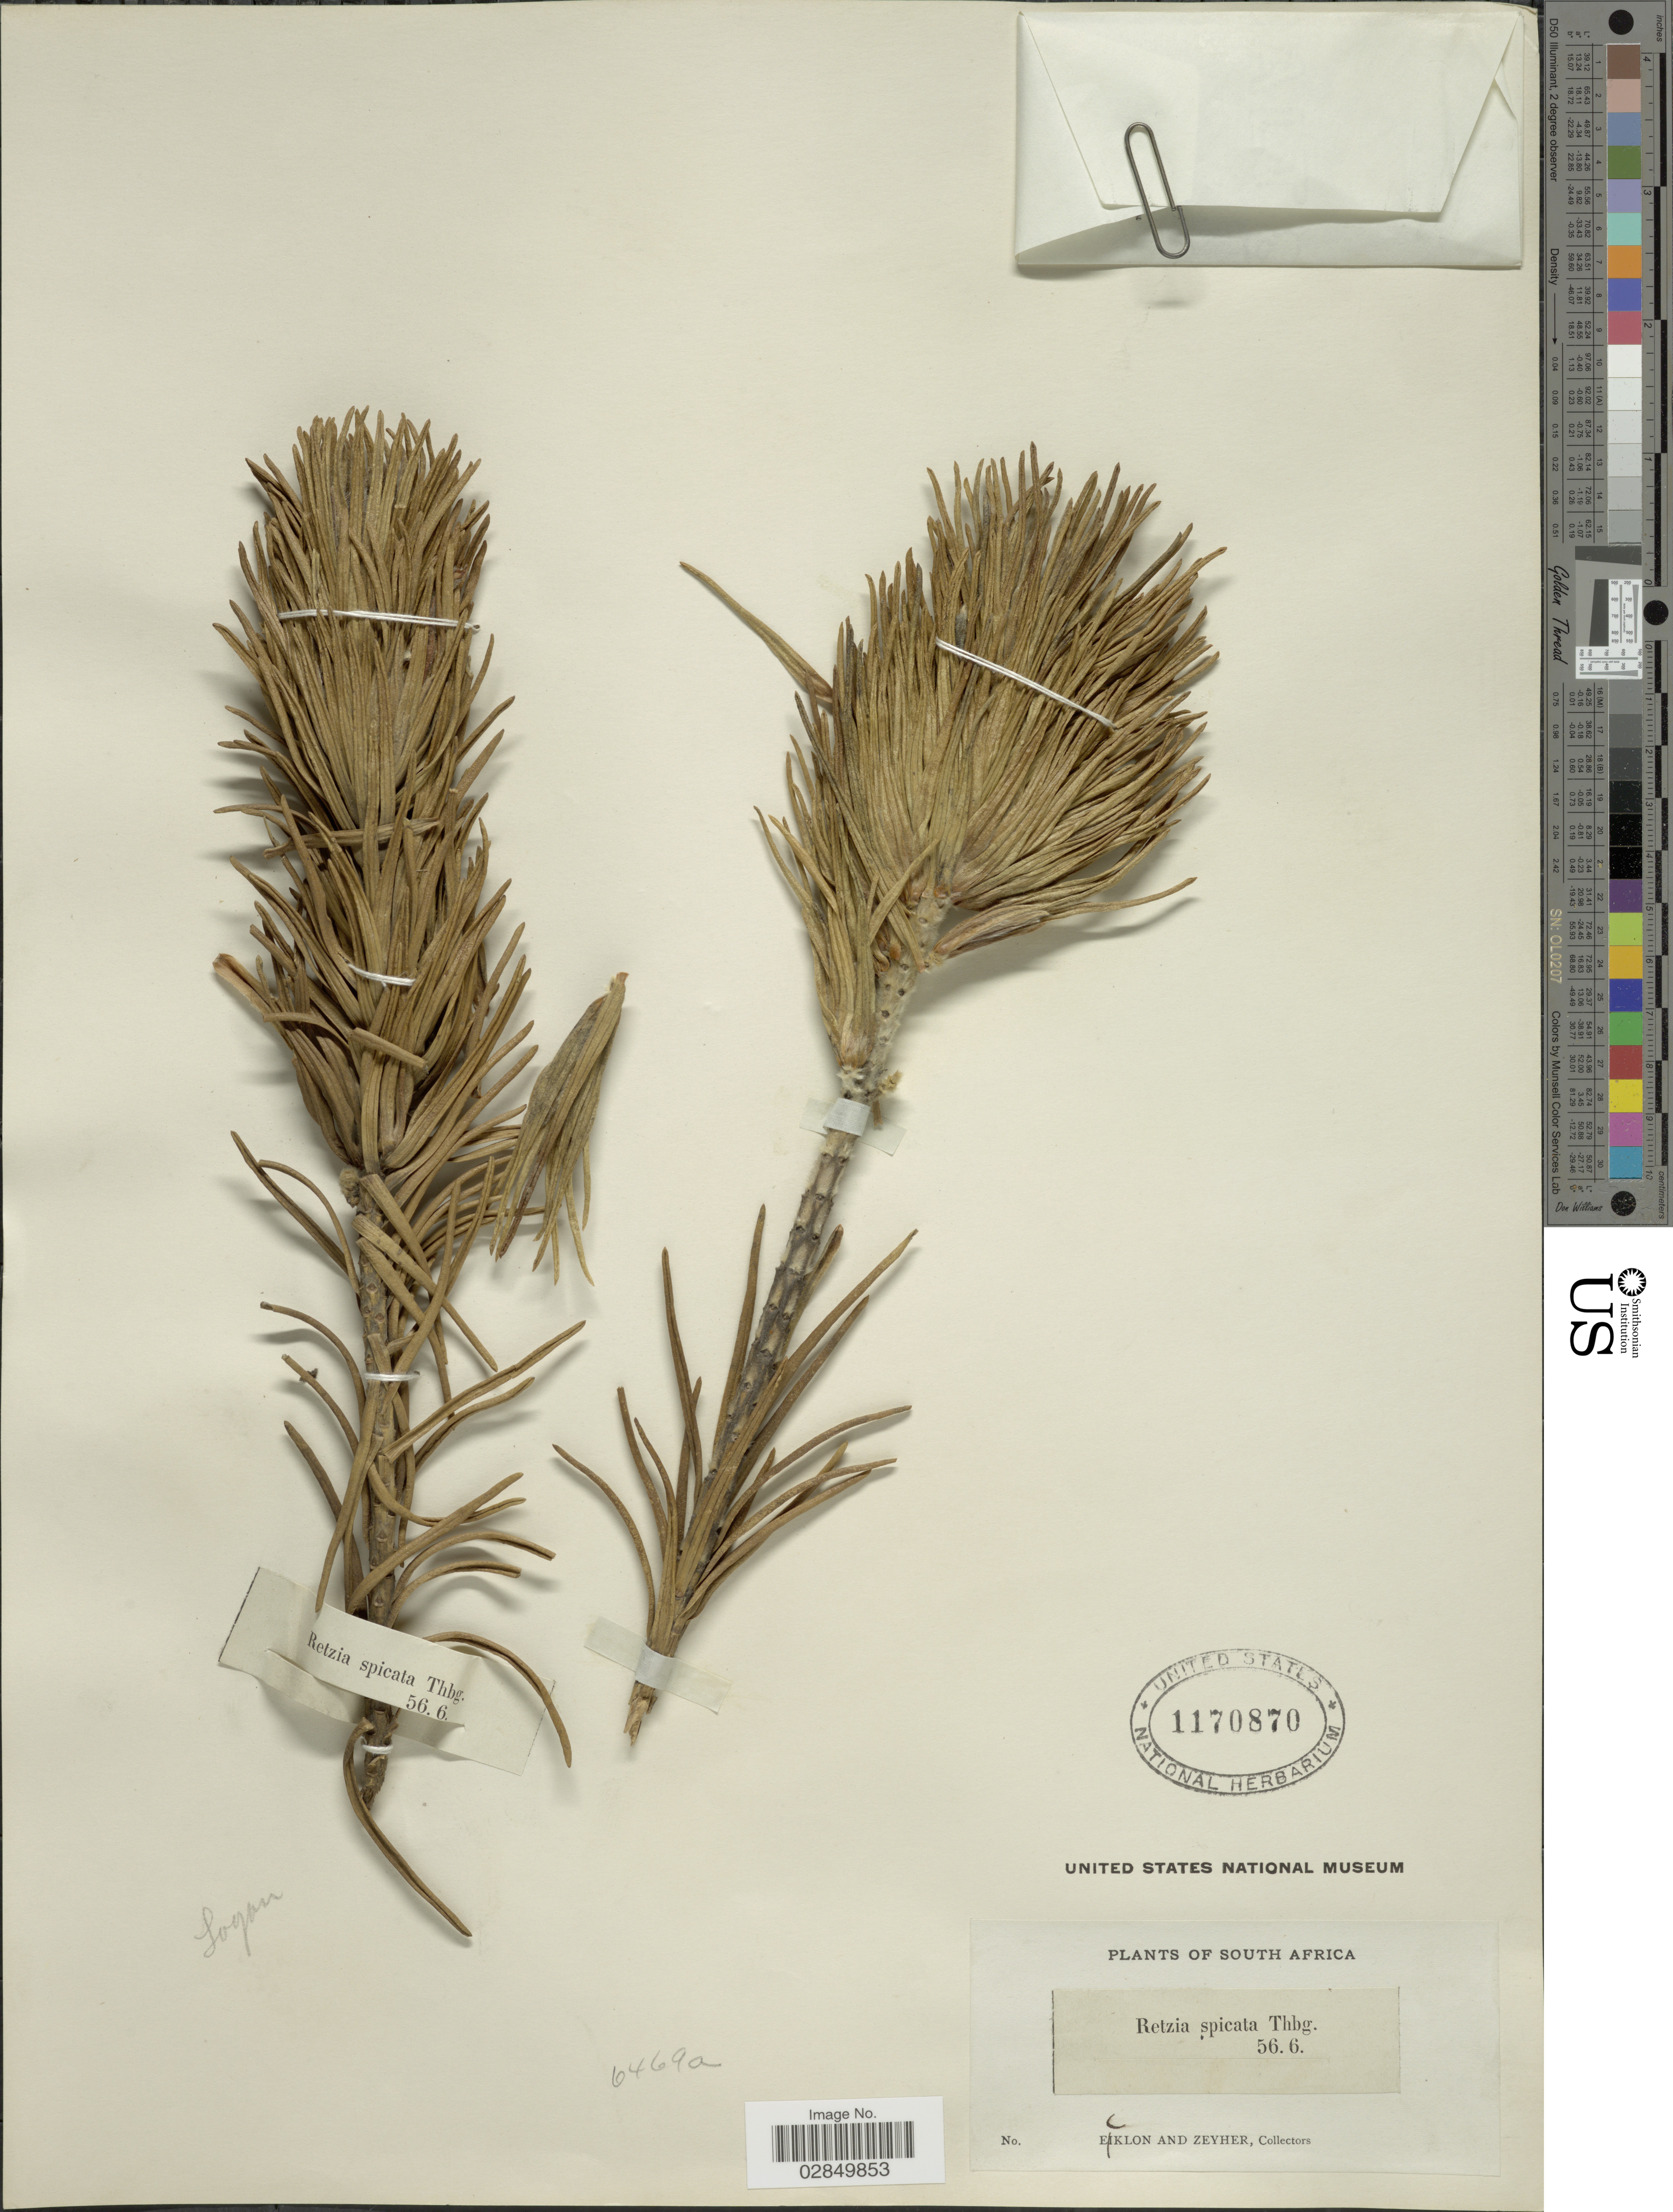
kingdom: Plantae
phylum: Tracheophyta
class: Magnoliopsida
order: Lamiales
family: Stilbaceae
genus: Retzia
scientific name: Retzia spicata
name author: Thunb. ex L. f.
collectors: -. Ecklon & -. Zeyher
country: South Africa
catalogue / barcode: US 1170870